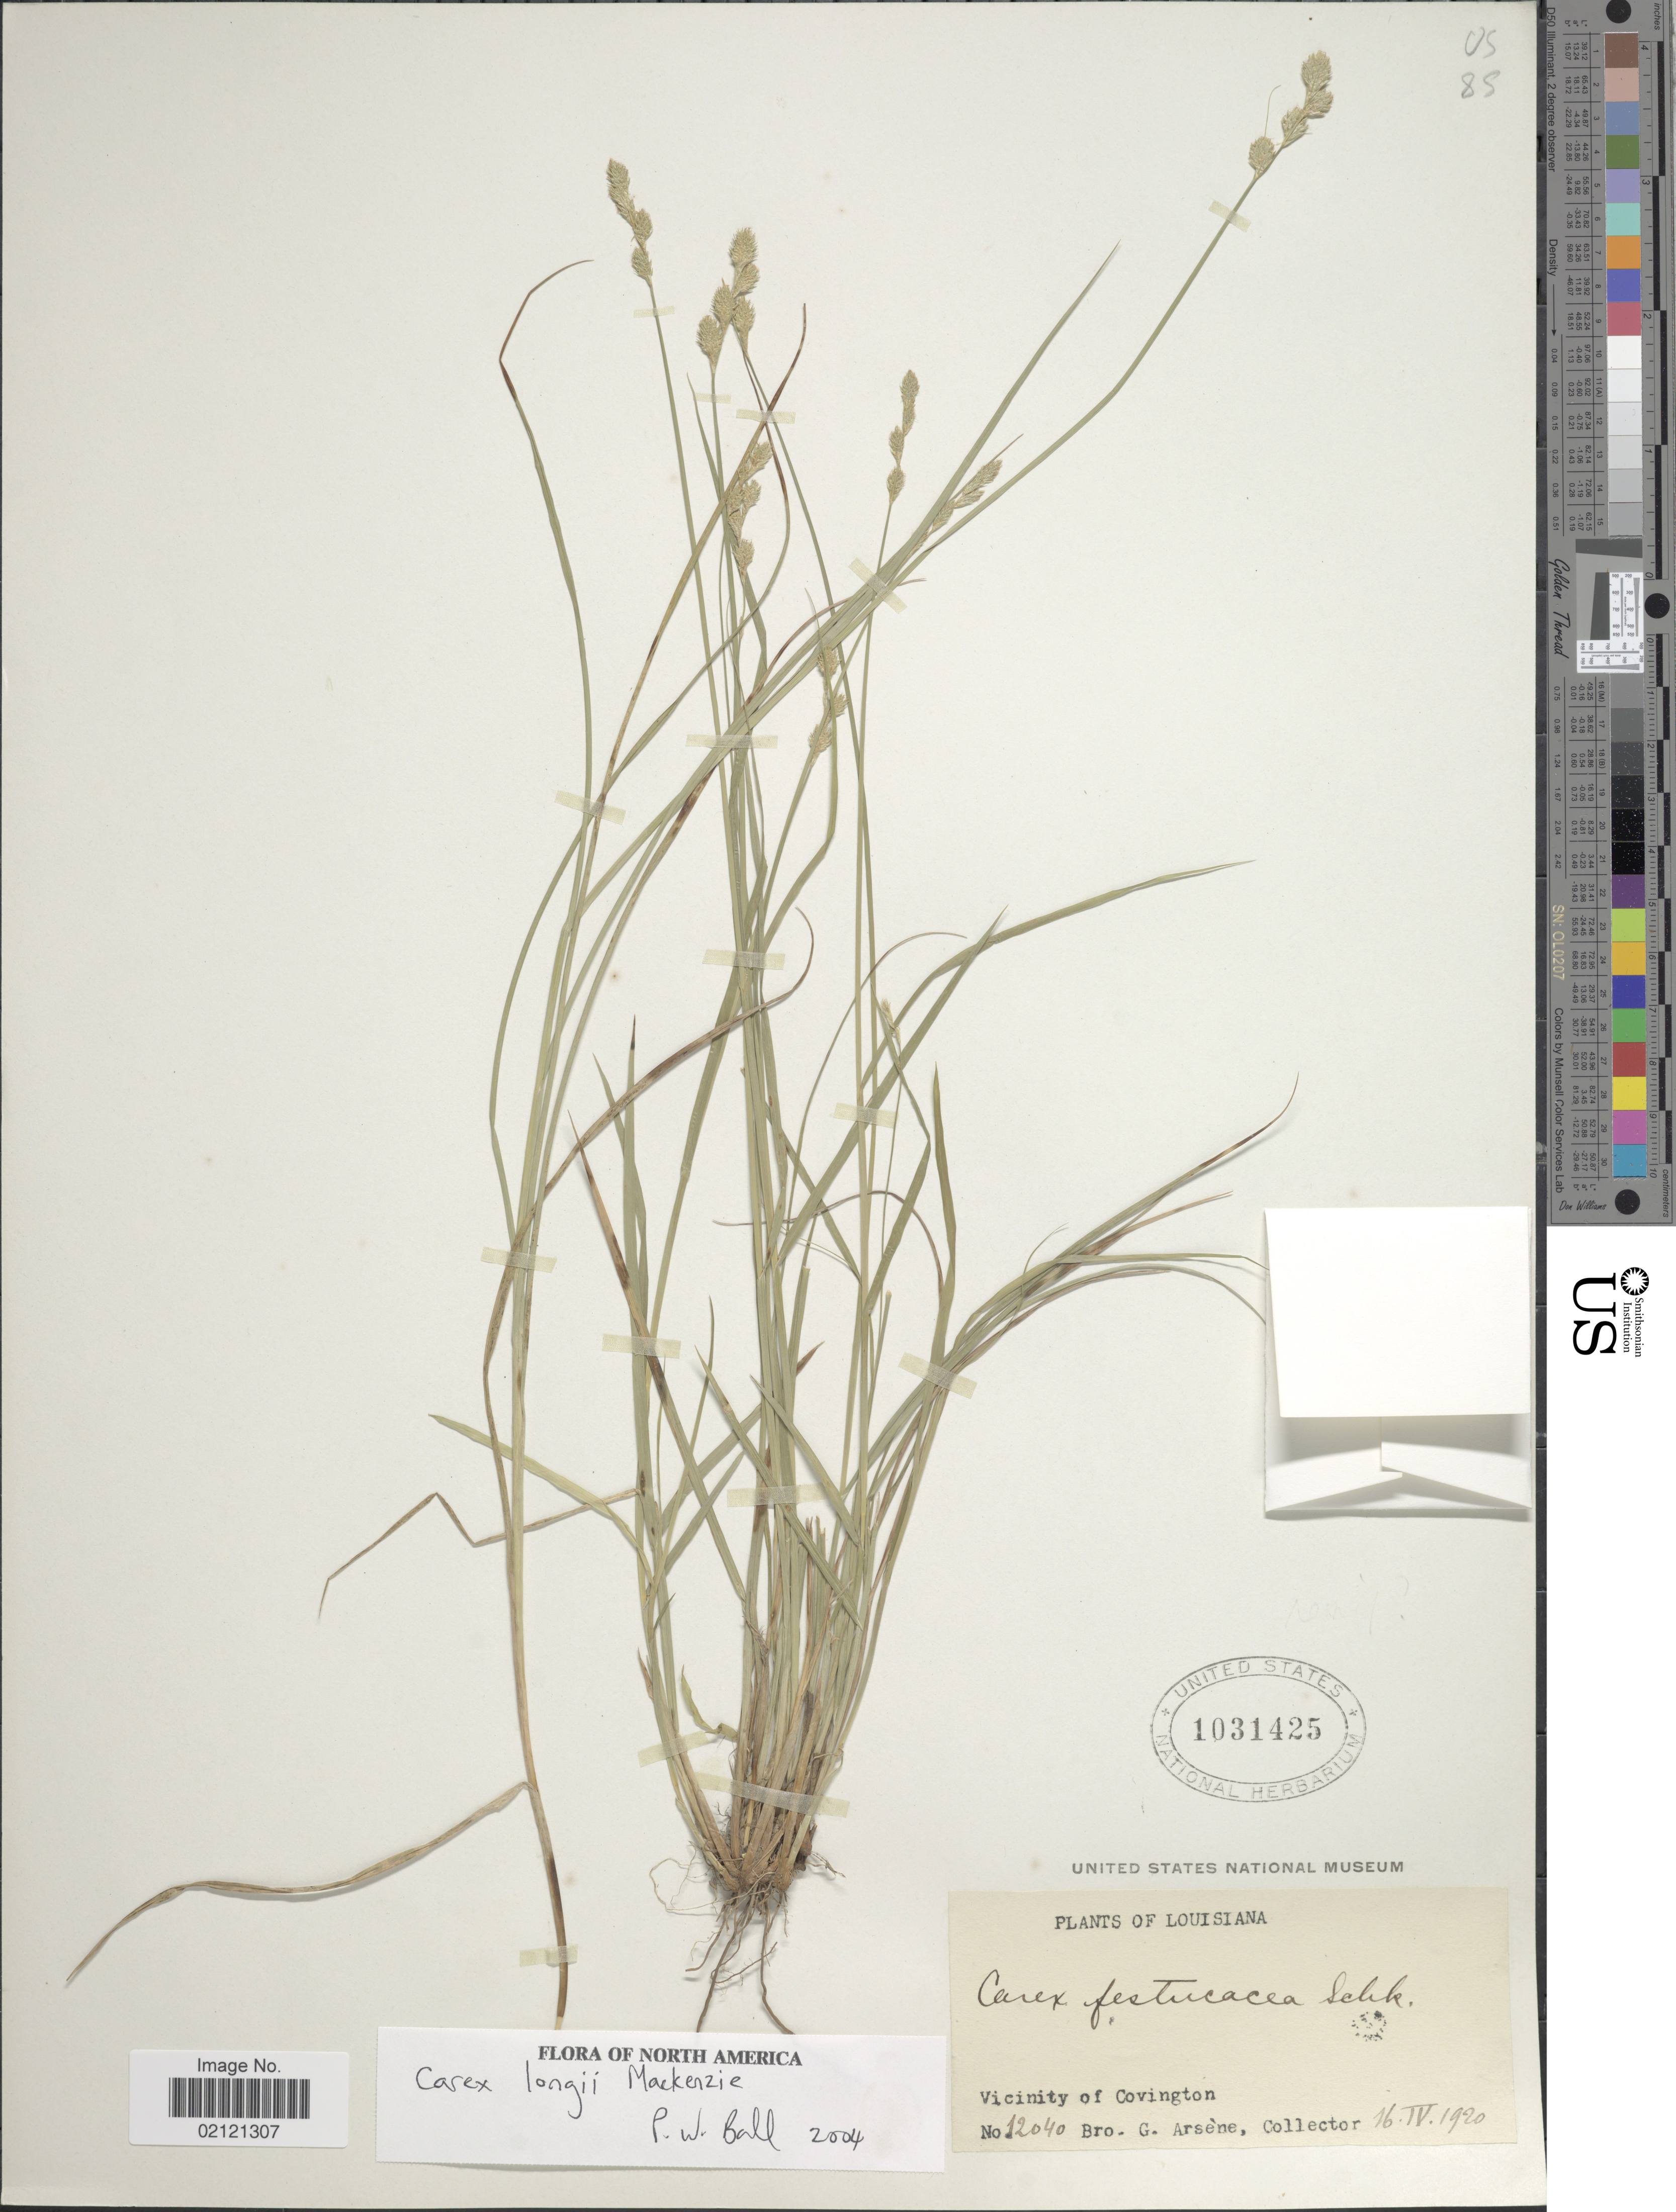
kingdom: Plantae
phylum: Tracheophyta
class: Liliopsida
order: Poales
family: Cyperaceae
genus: Carex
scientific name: Carex longii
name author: Mack.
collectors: Bro. G. Arsène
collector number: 12040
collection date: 1920-04-16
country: United States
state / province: Louisiana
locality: Vicinity of Covington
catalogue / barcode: US 1031425